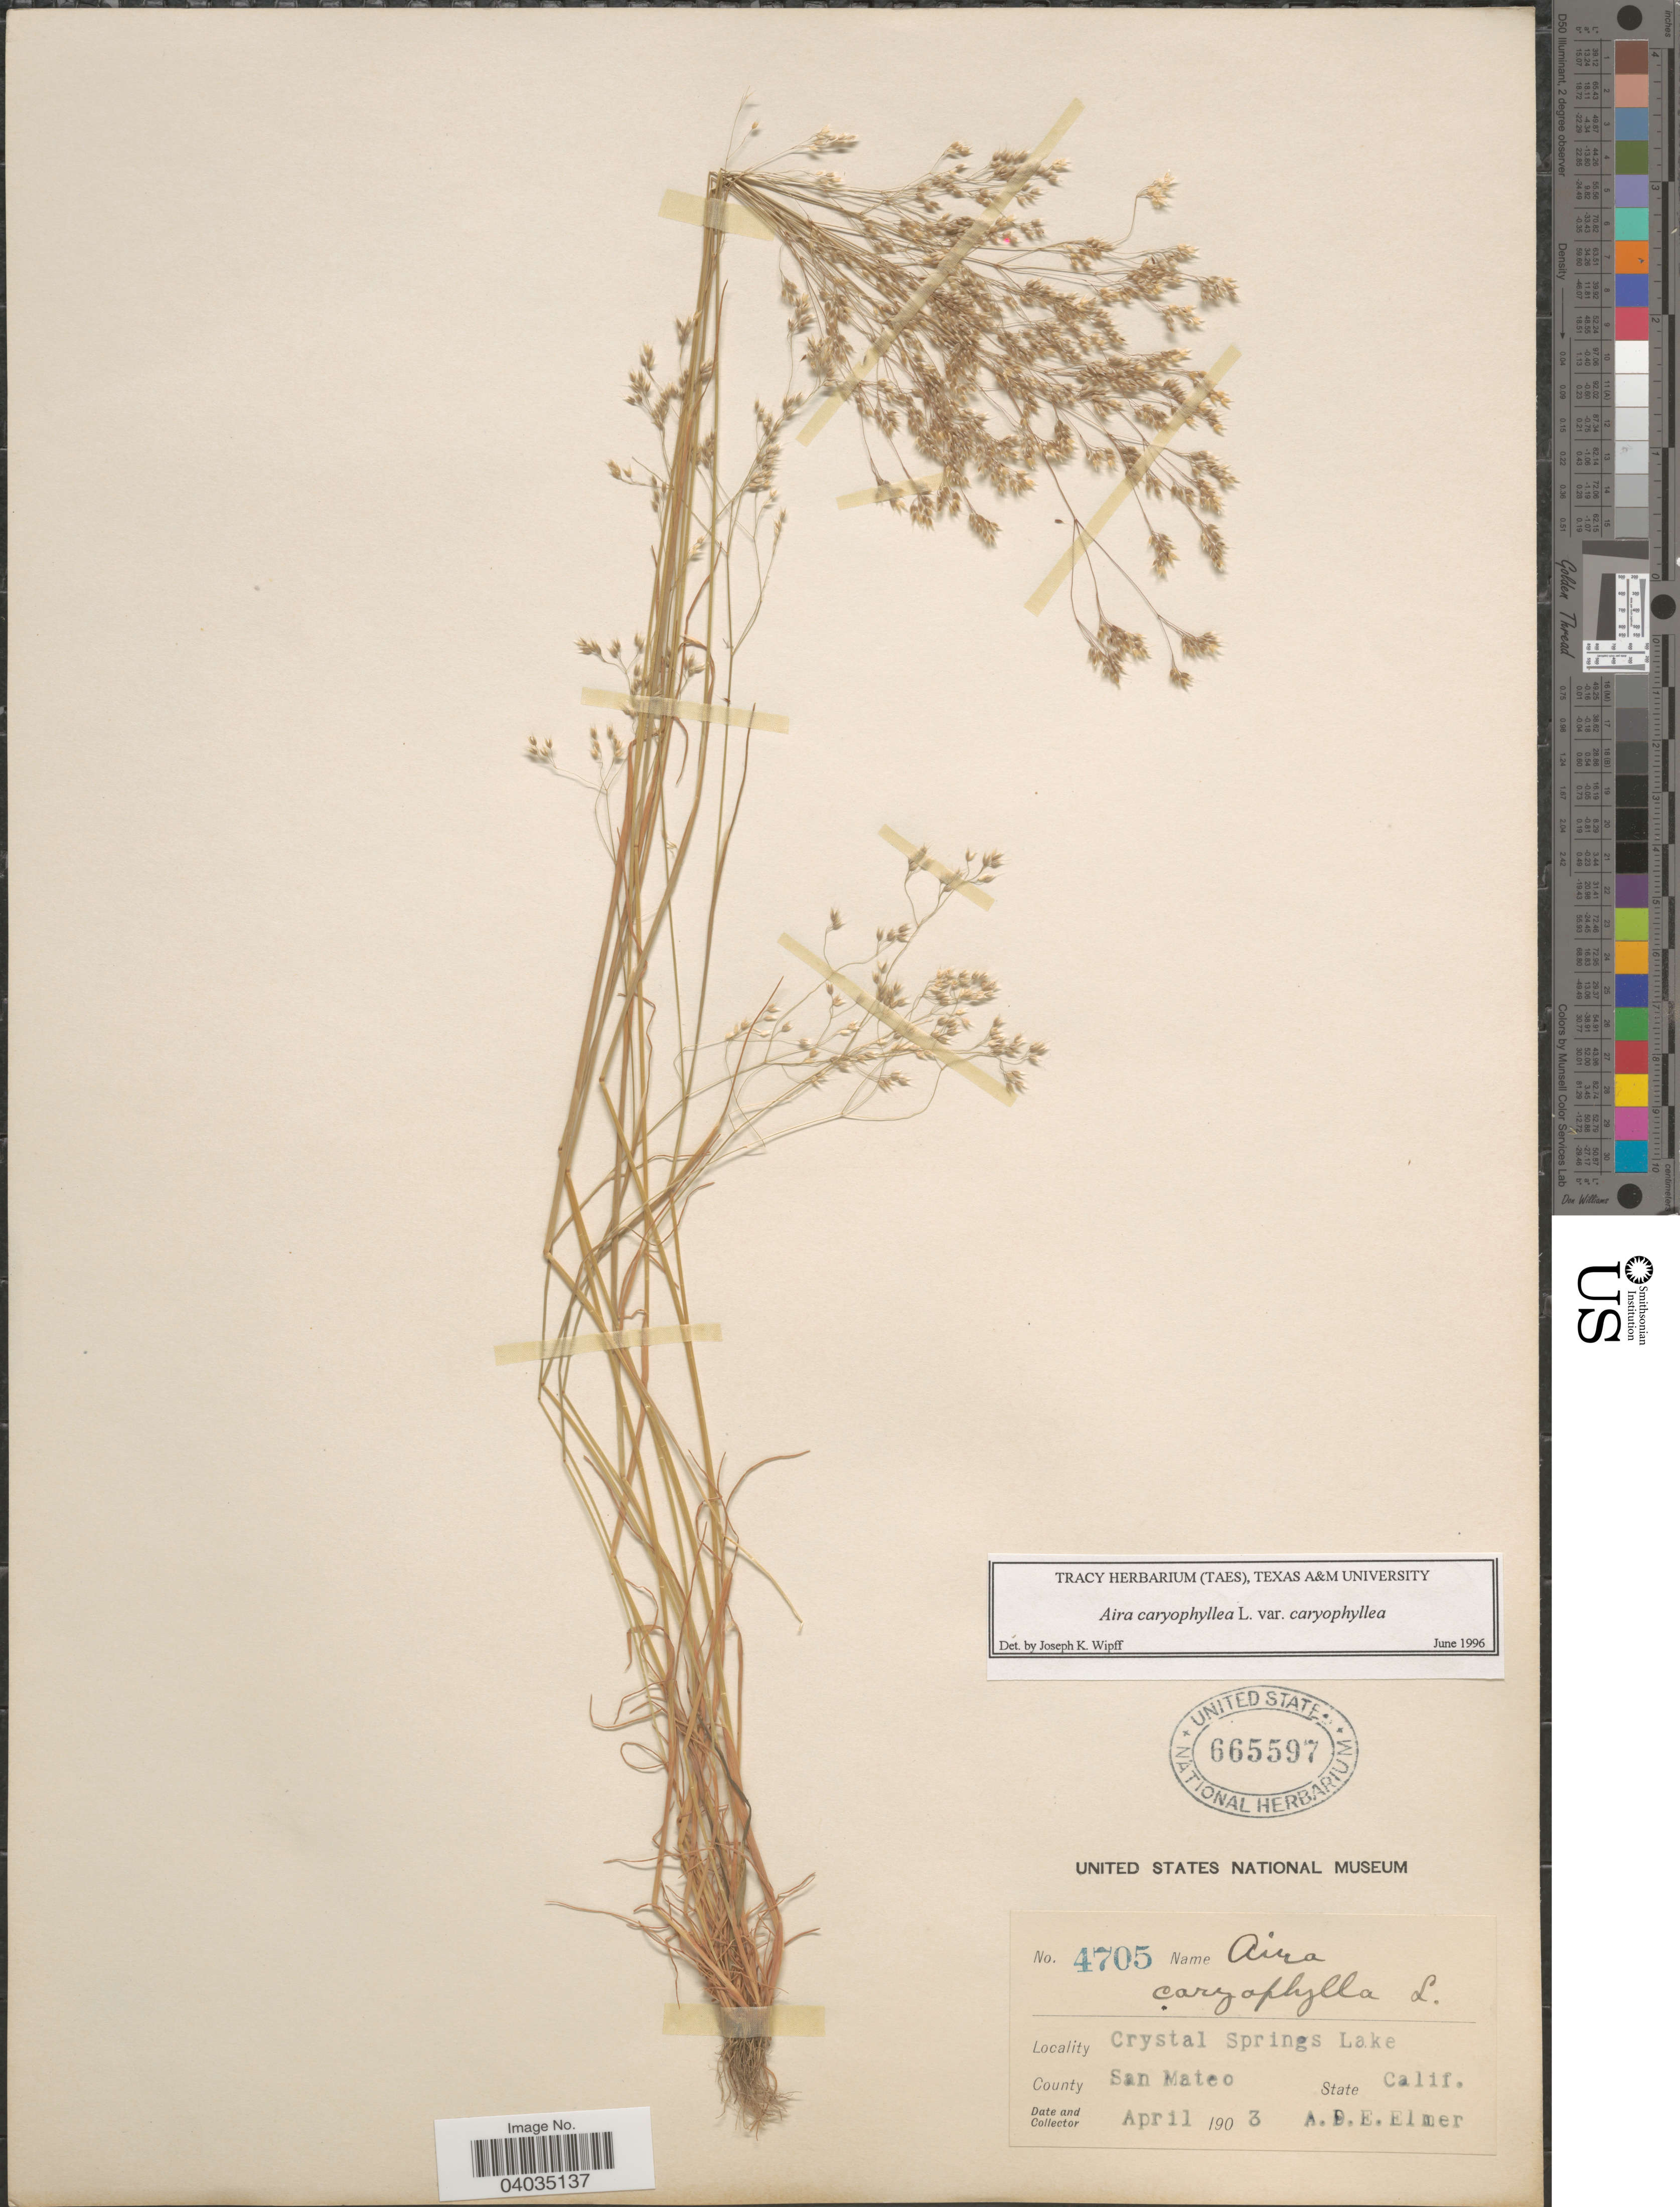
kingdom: Plantae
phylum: Tracheophyta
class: Liliopsida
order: Poales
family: Poaceae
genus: Aira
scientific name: Aira caryophyllea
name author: L.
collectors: A. D. E. Elmer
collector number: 4705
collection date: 1903-04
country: United States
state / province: California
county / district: San Mateo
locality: Crystal Springs. County San Mateo.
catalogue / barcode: US 665597